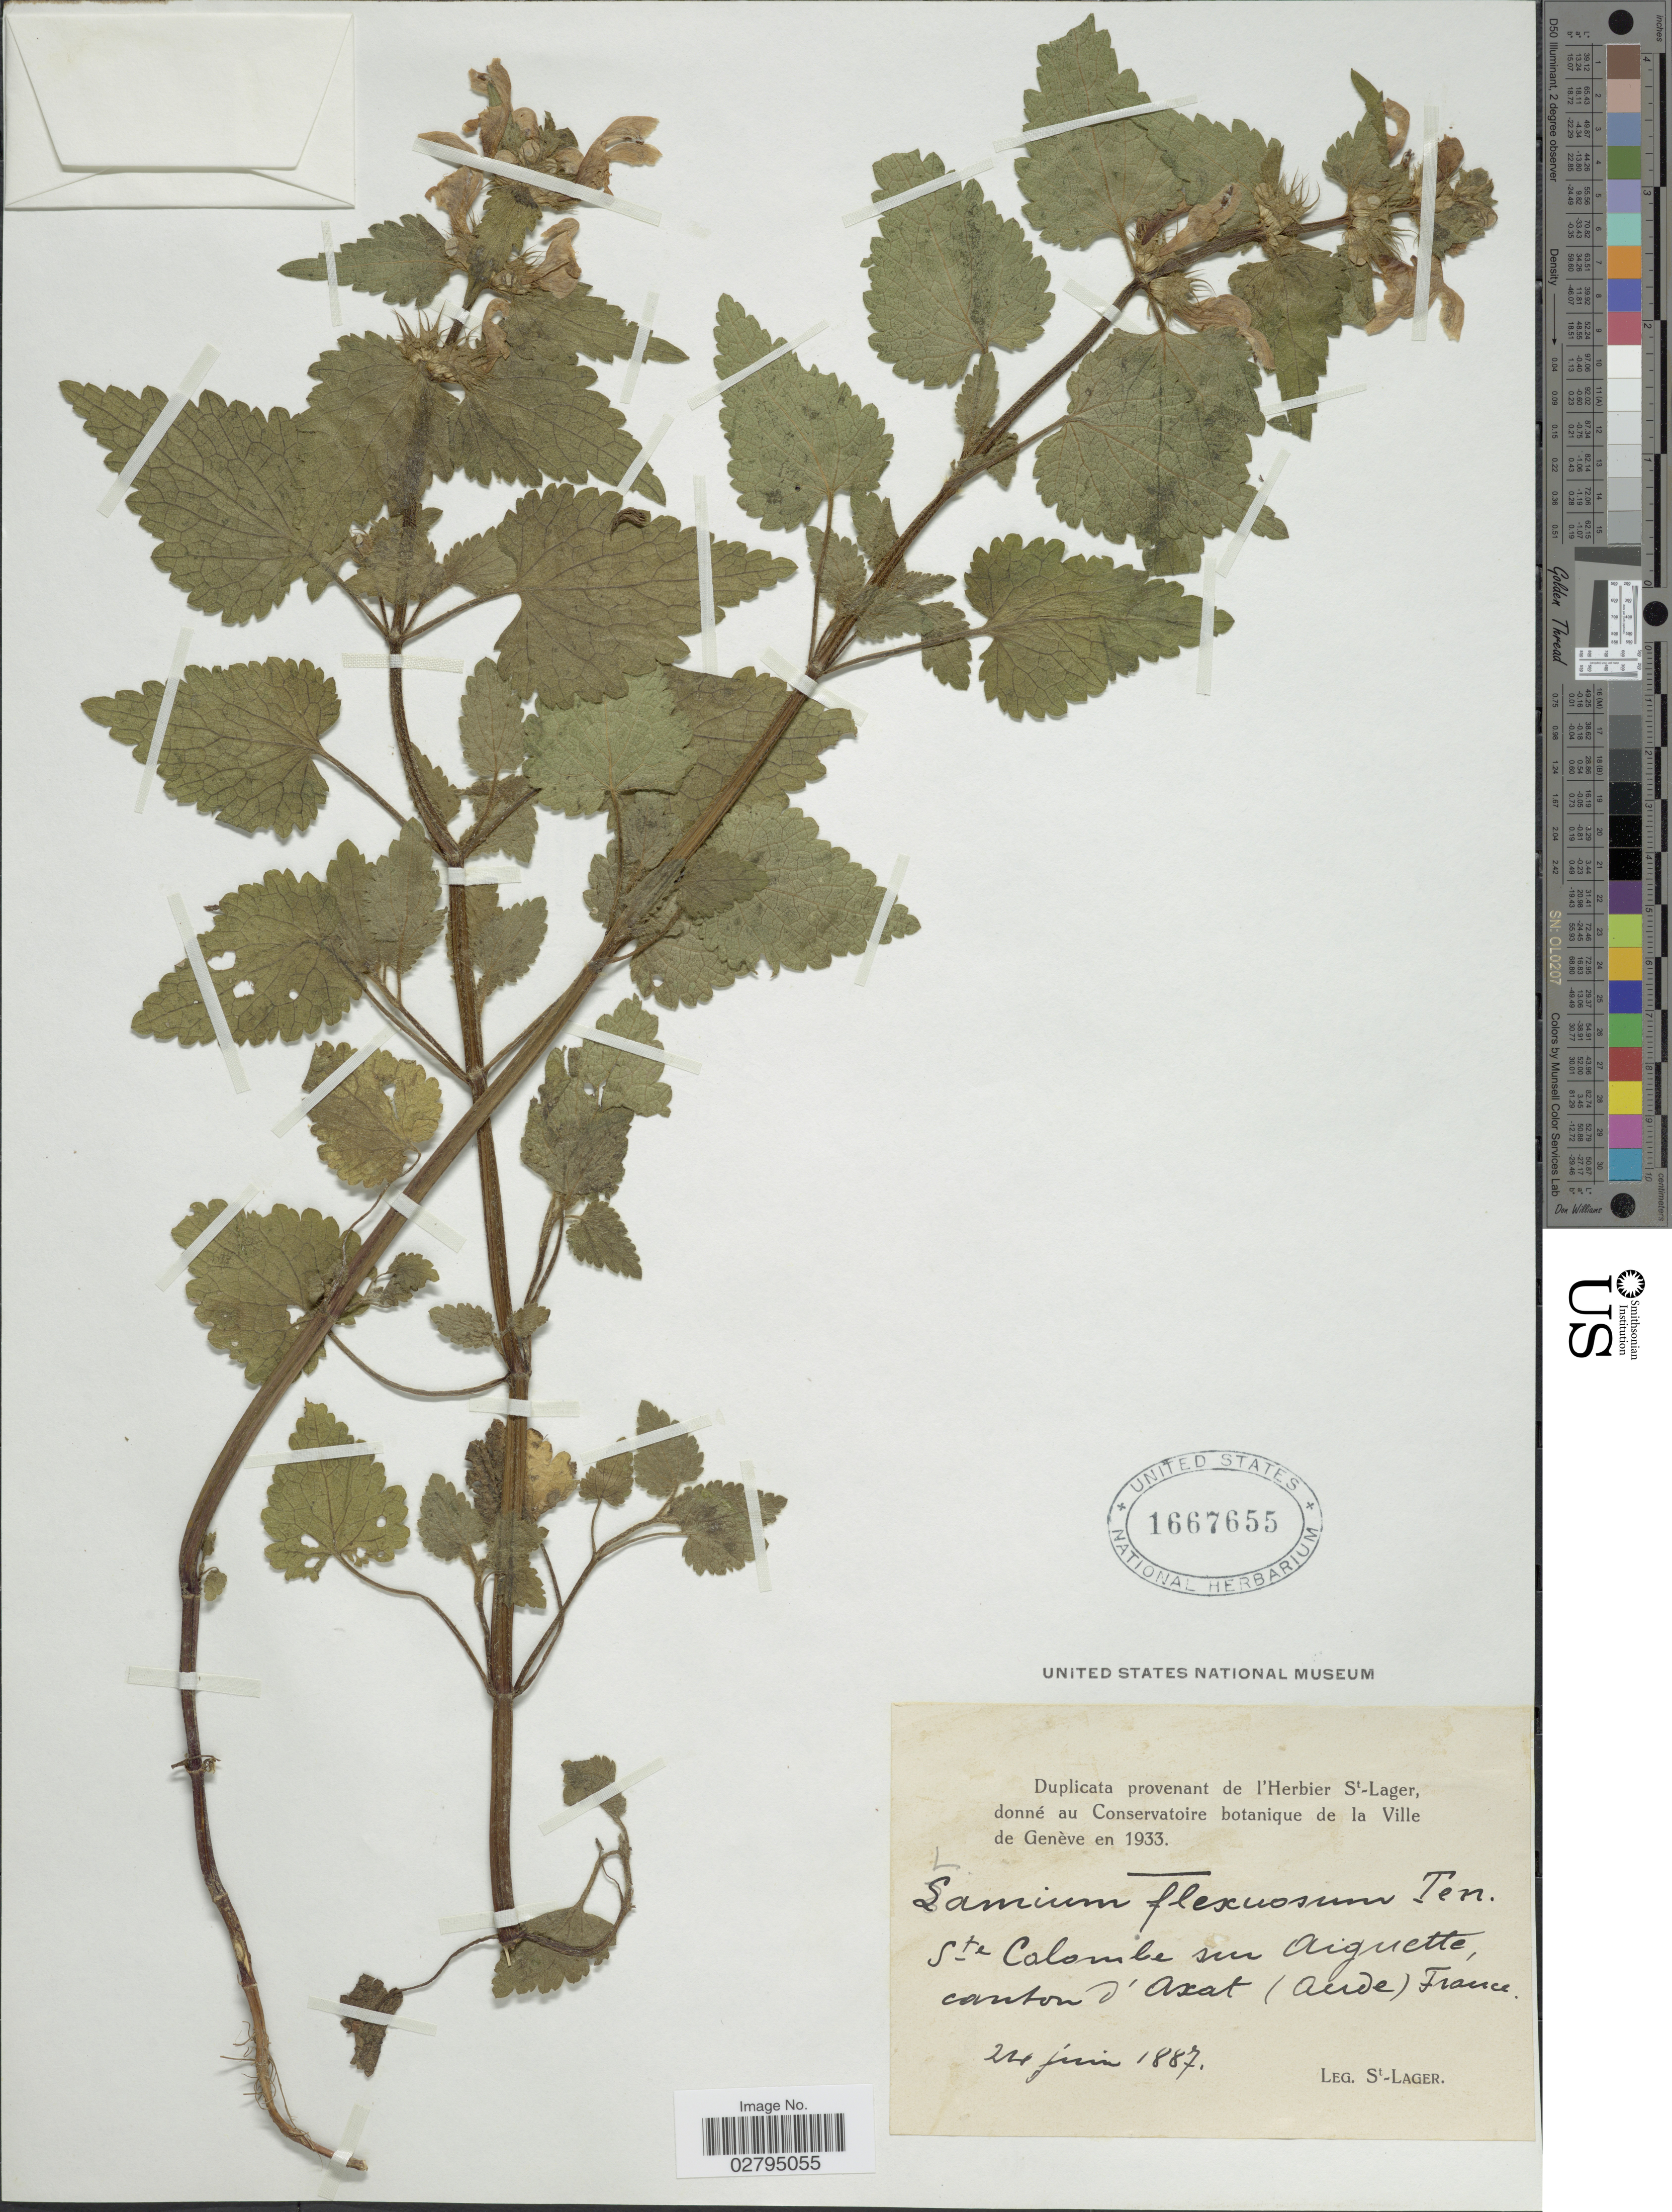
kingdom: Plantae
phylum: Tracheophyta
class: Magnoliopsida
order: Lamiales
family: Lamiaceae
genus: Lamium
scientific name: Lamium flexuosum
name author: Ten.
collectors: -. St. Lager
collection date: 1887-06-24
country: France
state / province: Occitanie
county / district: Aude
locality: Ste Colombe sin Aiguette, canton d'Oxat (Aude).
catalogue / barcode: US 1667655